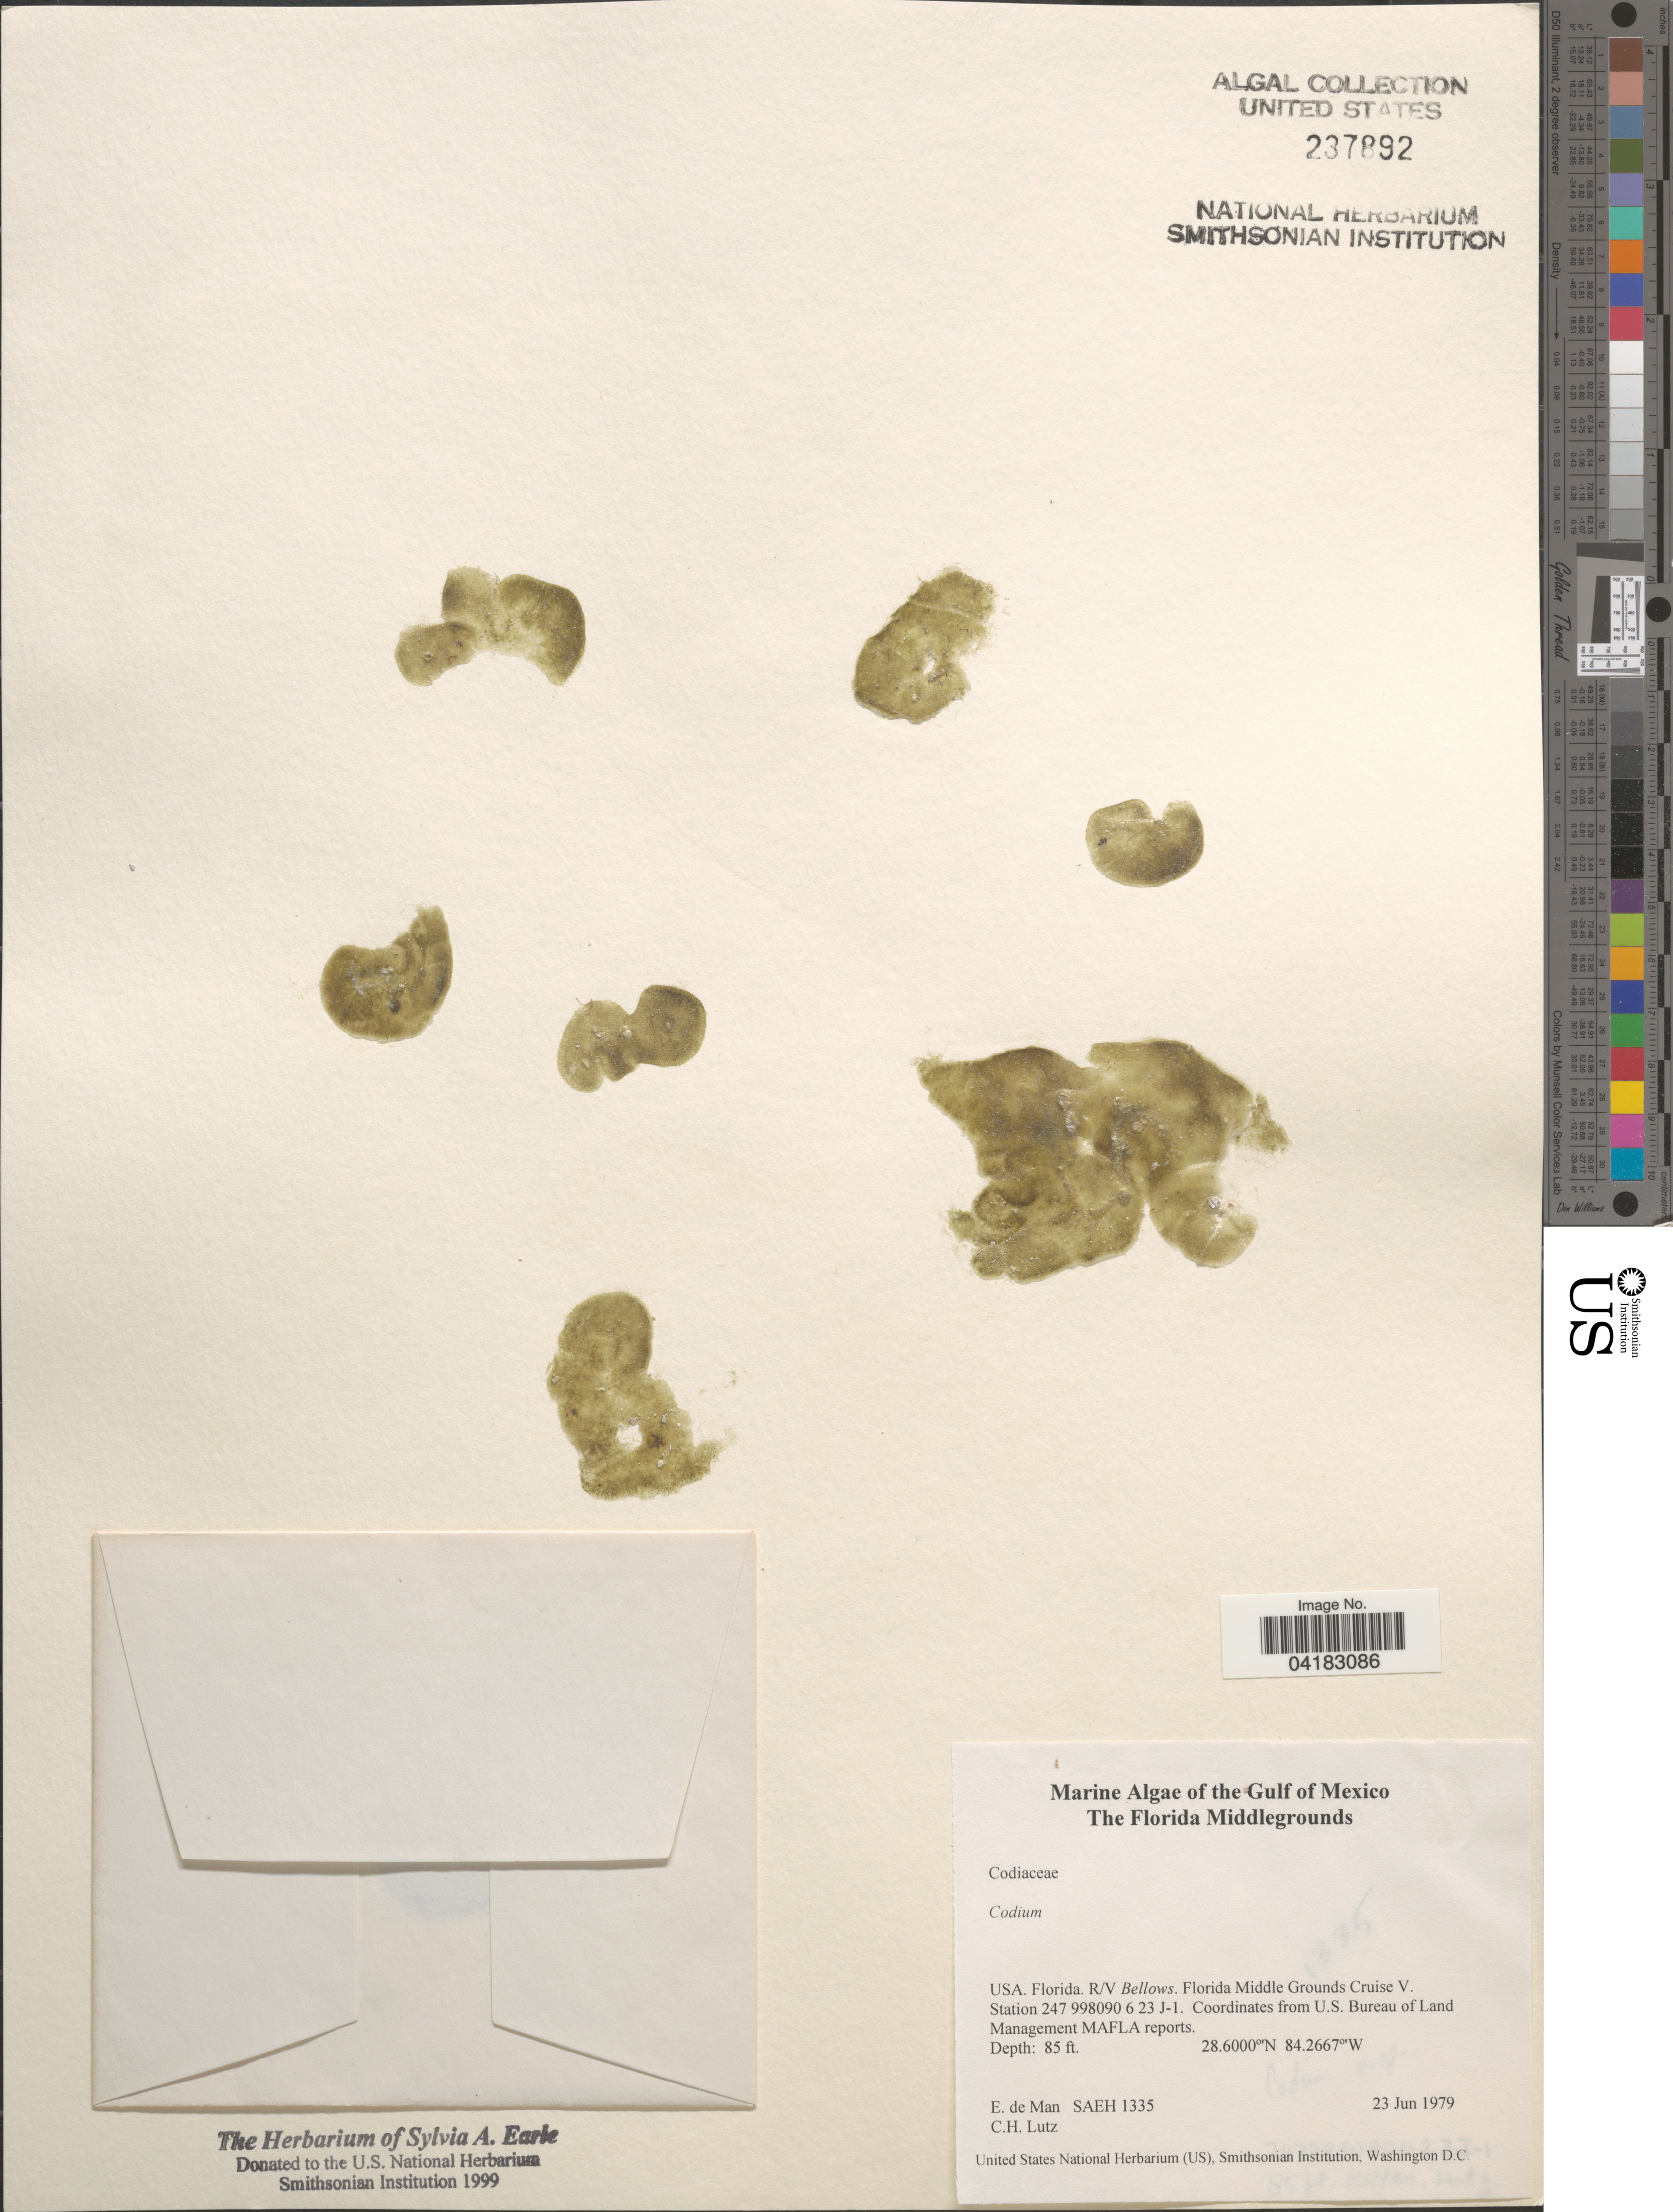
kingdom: Plantae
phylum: Chlorophyta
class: Ulvophyceae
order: Bryopsidales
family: Codiaceae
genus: Codium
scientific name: Codium sp.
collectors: E. de Man & C. Lutz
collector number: SAEH1335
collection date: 1979-06-23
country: United States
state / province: Florida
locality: Gulf of Mexico. R/V Bellows. Florida Middle Grounds Cruise V. Station 247 998090 6 23 J-1.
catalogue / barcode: US 237892